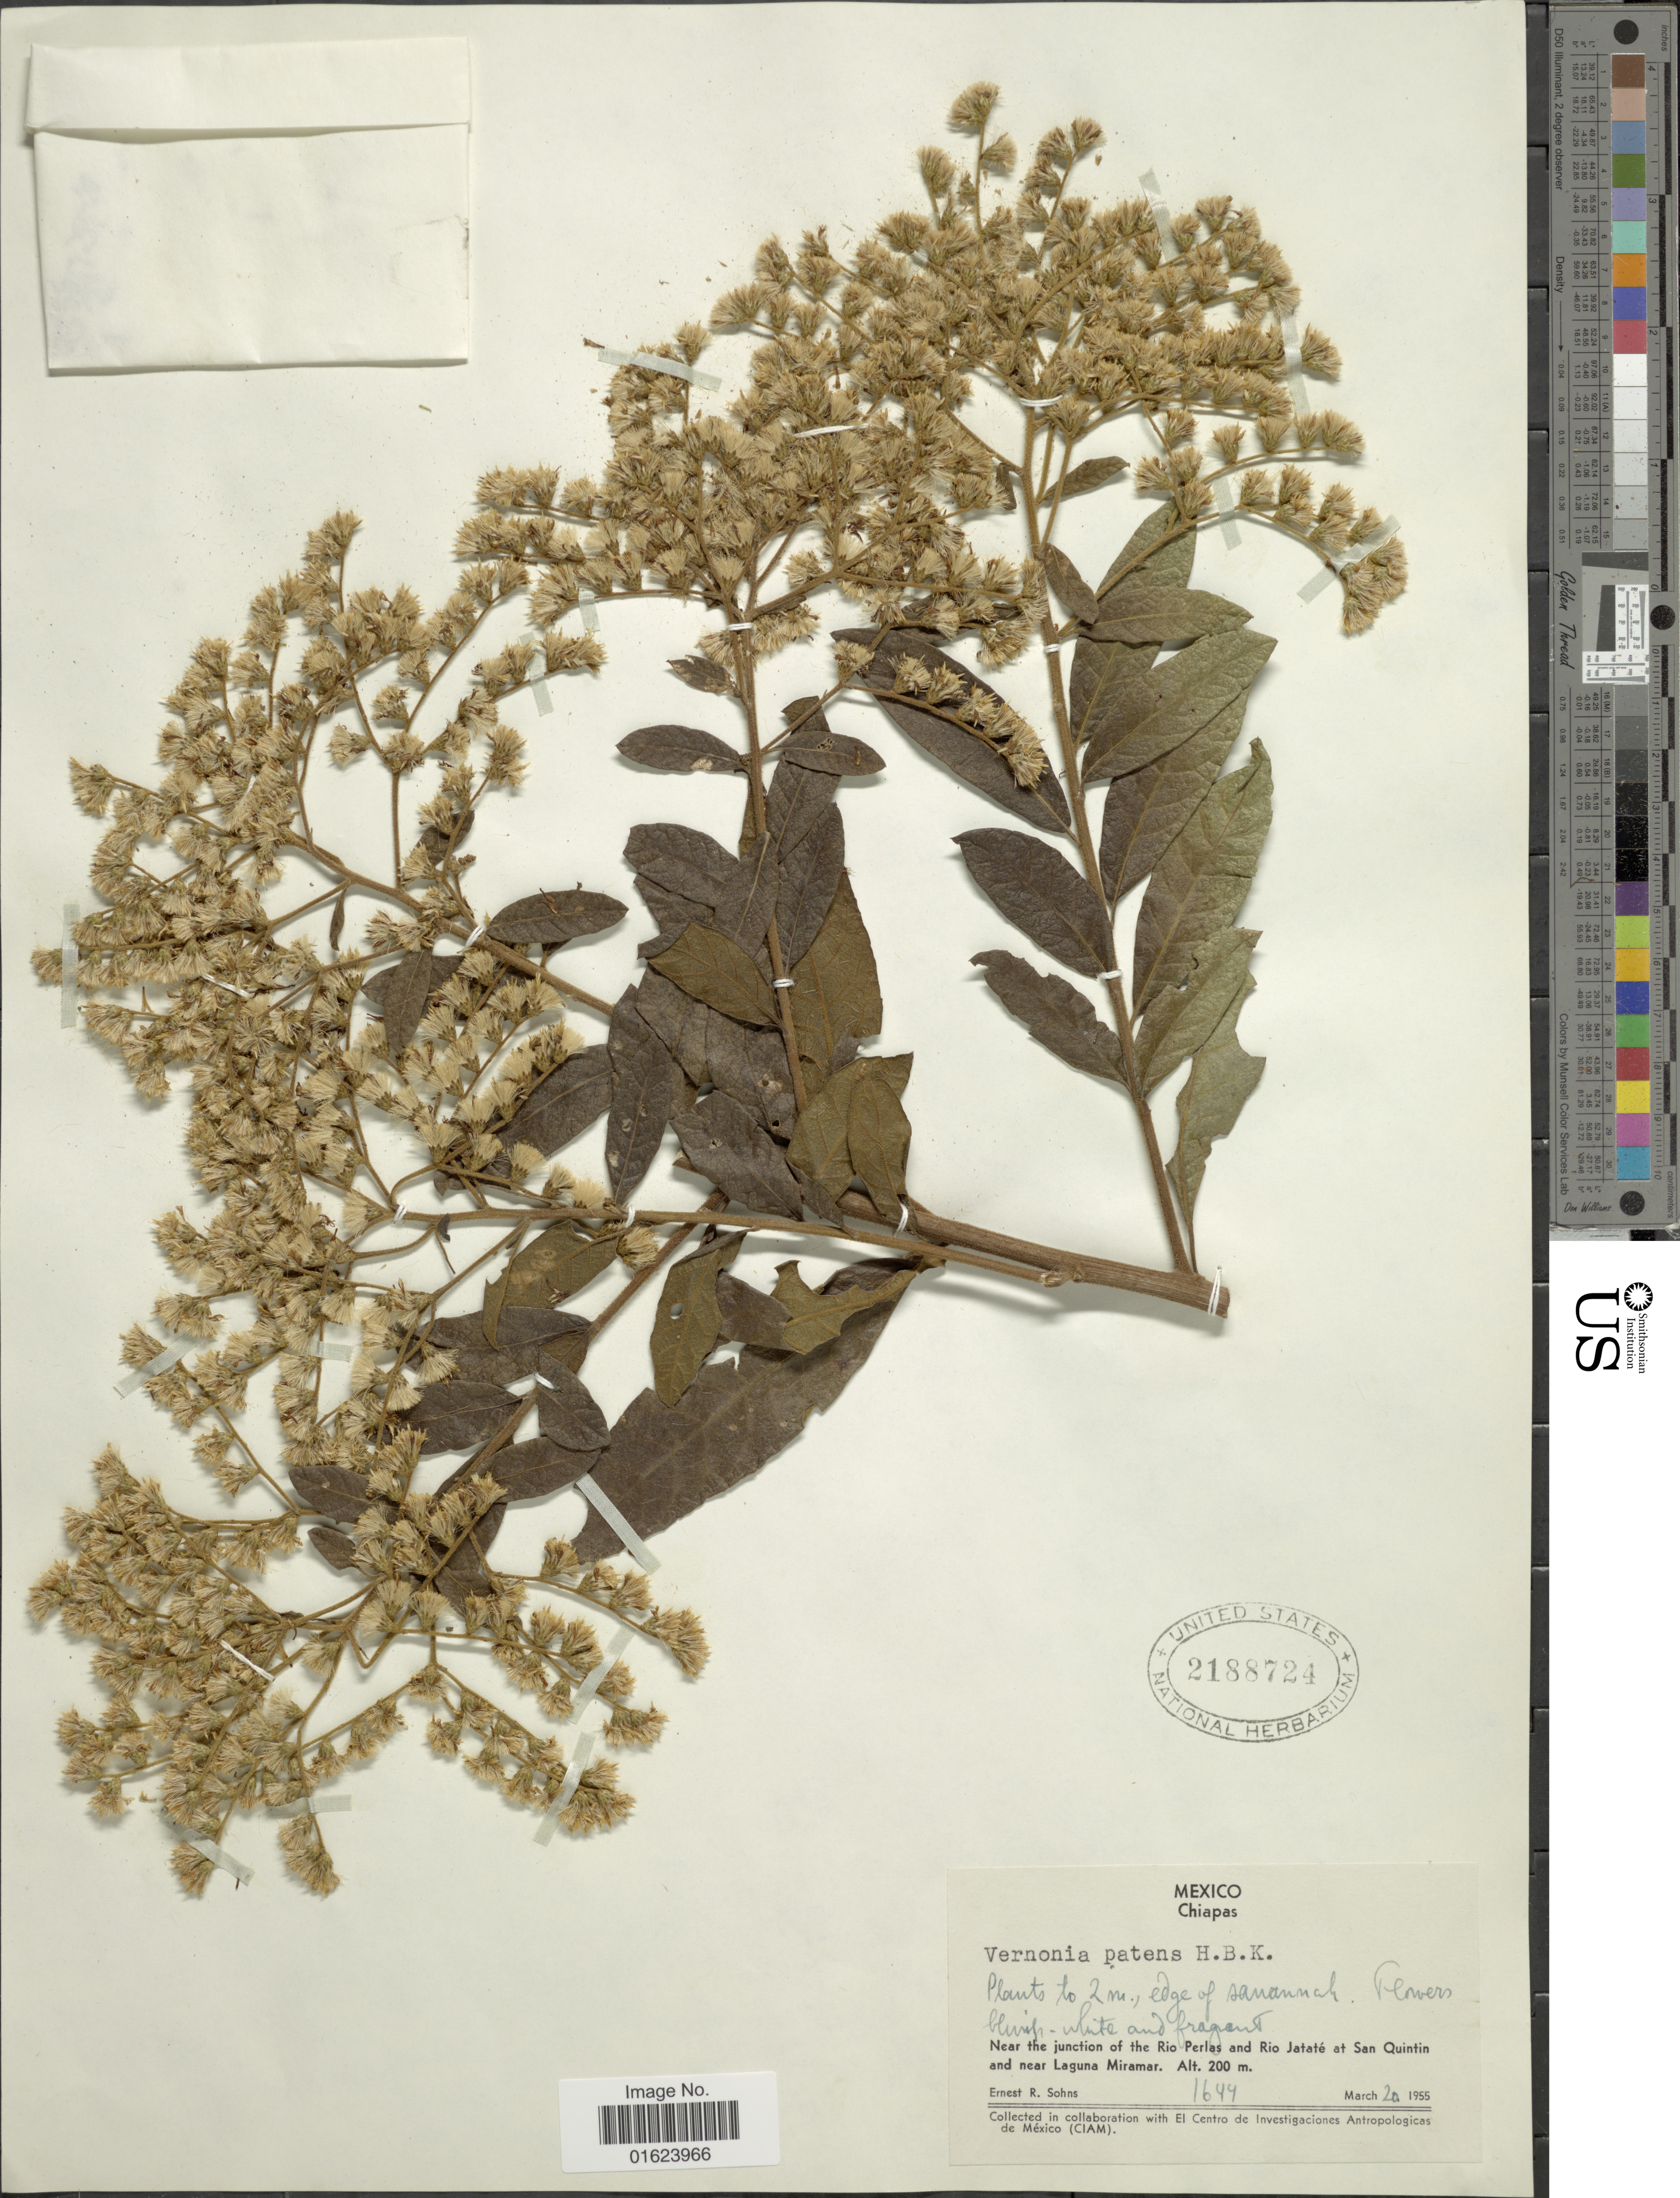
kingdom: Plantae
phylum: Tracheophyta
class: Magnoliopsida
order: Asterales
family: Asteraceae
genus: Vernonanthura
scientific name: Vernonanthura patens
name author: (Kunth) H. Rob.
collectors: E. R. Sohns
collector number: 1644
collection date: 1955-03-20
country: Mexico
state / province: Chiapas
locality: Mexico, Chiapas, Near the junction of the Rio Perlas and Rio Jatate at San Quintin and near Laguna Miramar.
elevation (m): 200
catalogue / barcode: US 2188724